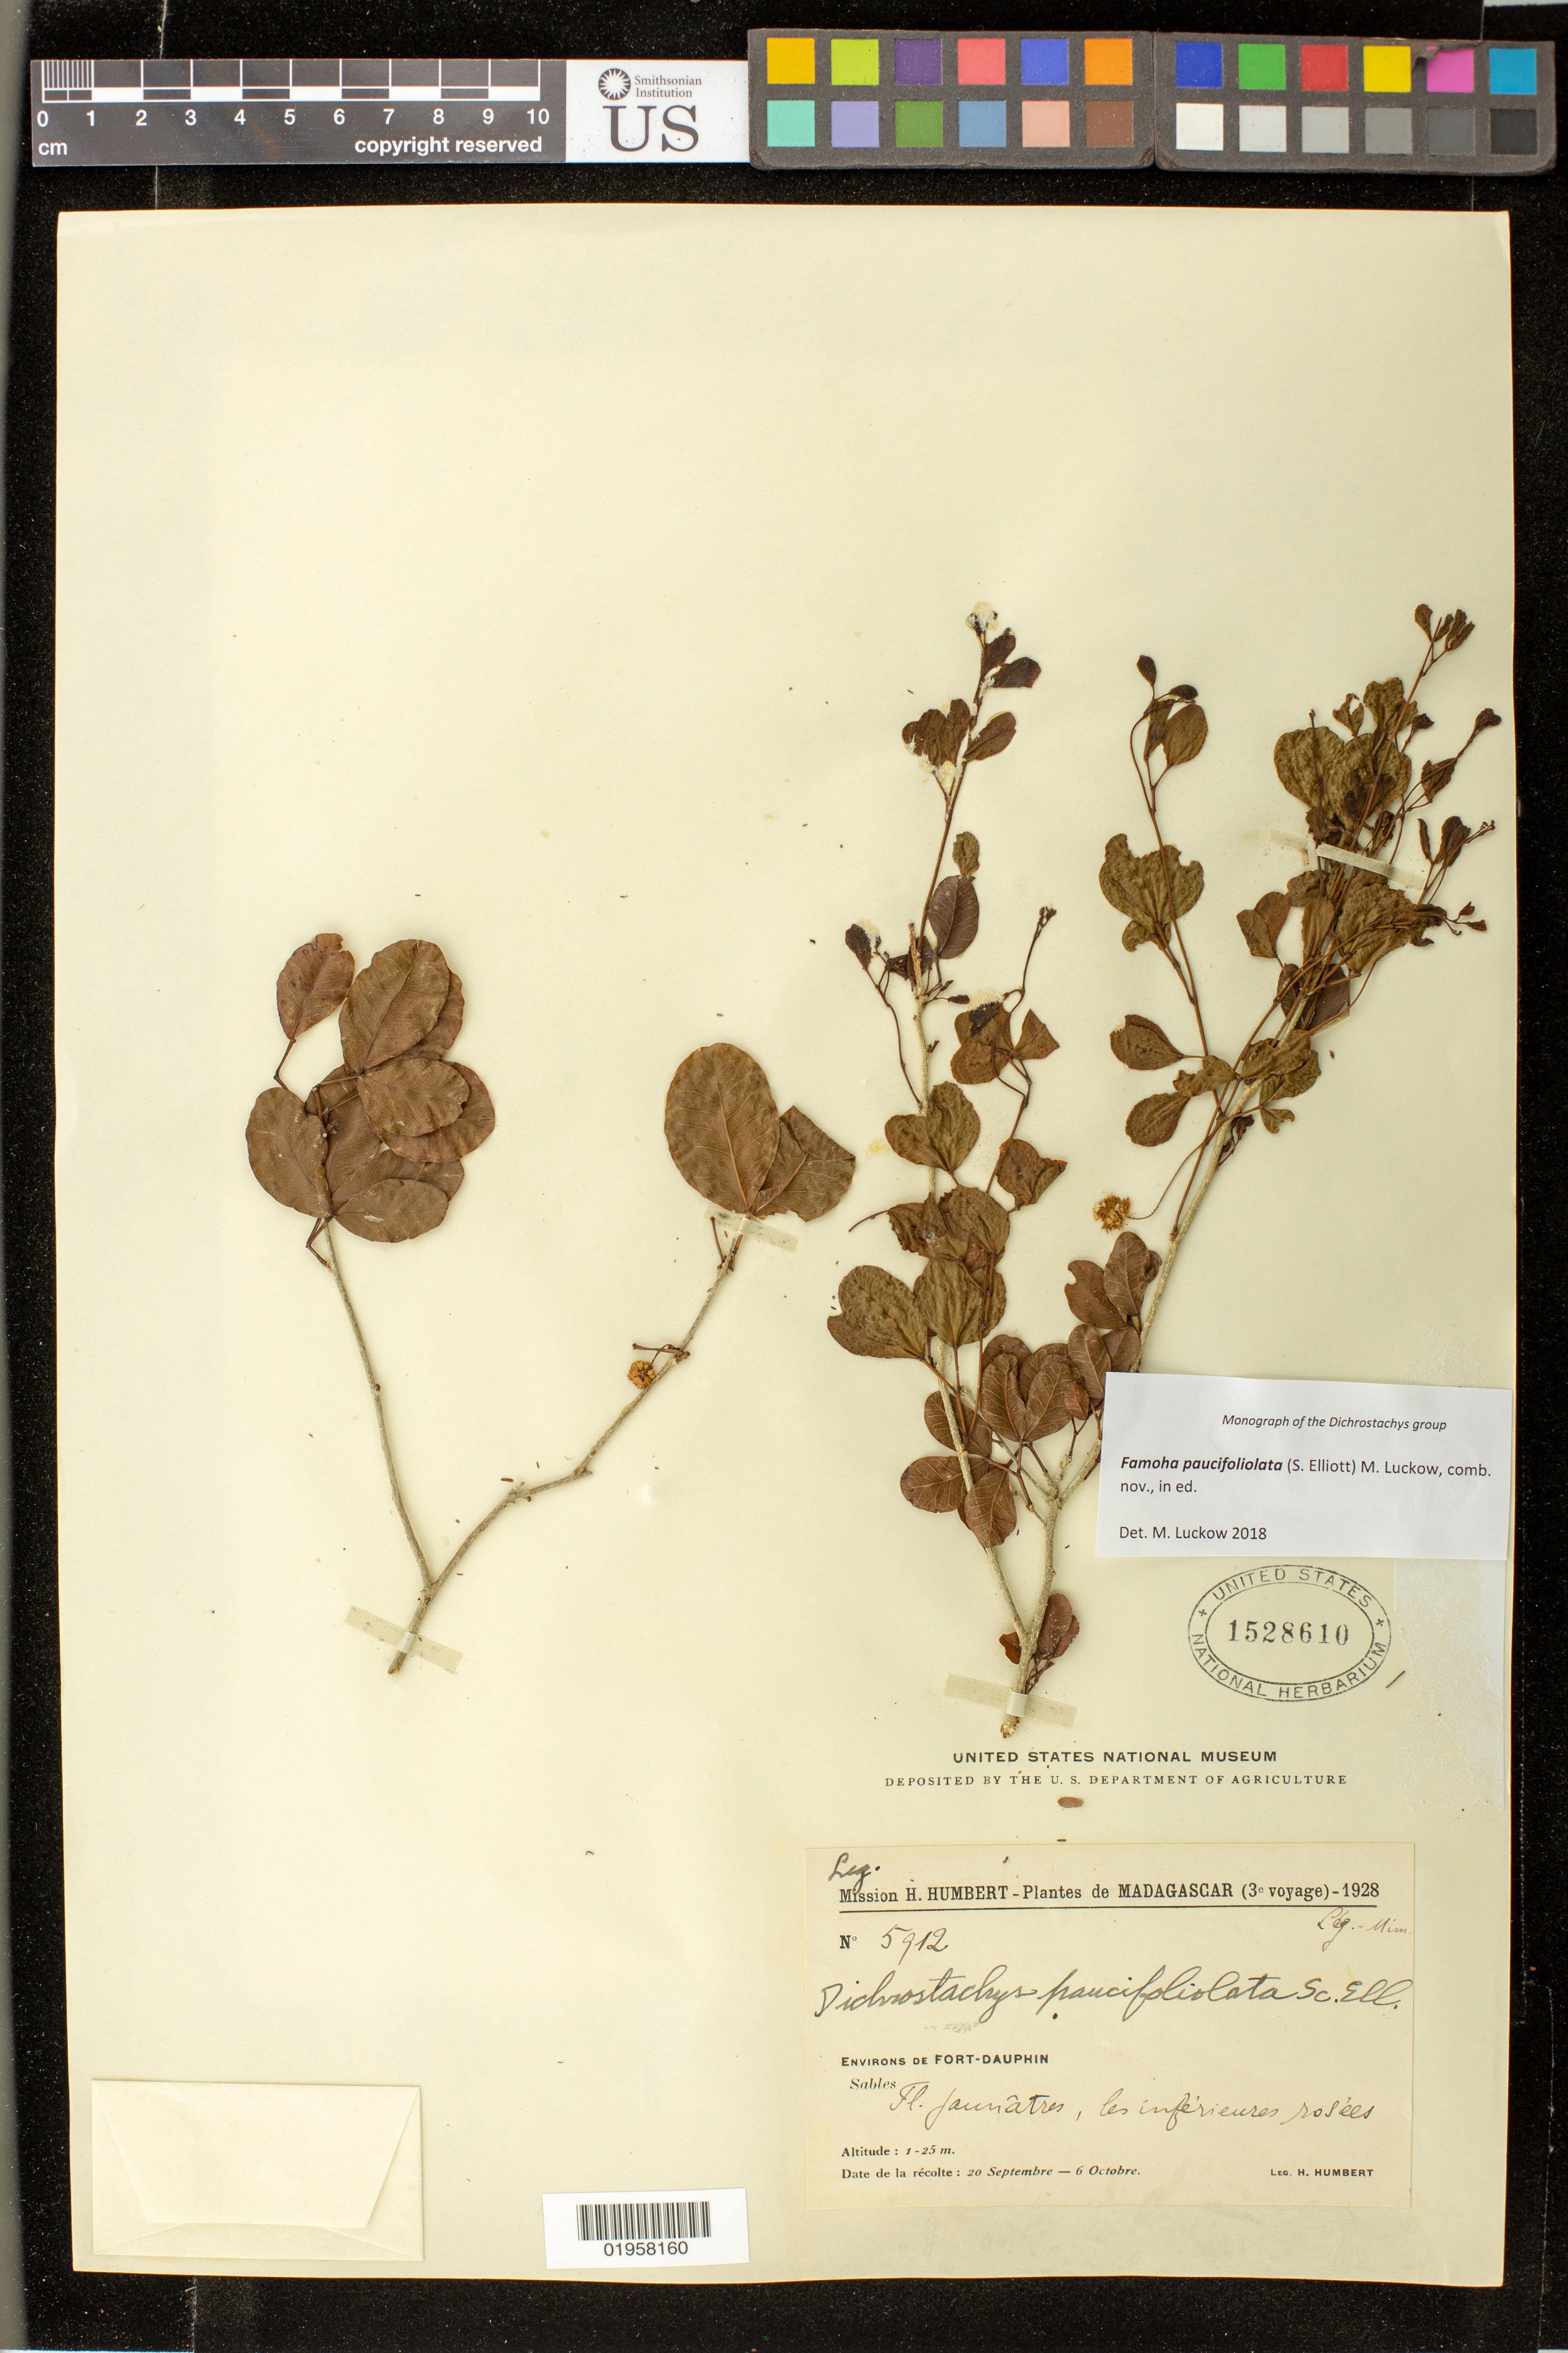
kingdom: Plantae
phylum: Tracheophyta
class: Magnoliopsida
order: Fabales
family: Fabaceae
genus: Dichrostachys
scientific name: Dichrostachys paucifoliolata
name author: (S. Elliott) Drake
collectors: H. Humbert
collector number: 5912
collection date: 1928-09-20/1928-10-06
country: Madagascar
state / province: Anosy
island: Madagascar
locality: Fort Dauphin [Tôlanaro], environs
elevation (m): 1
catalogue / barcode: US 1528610